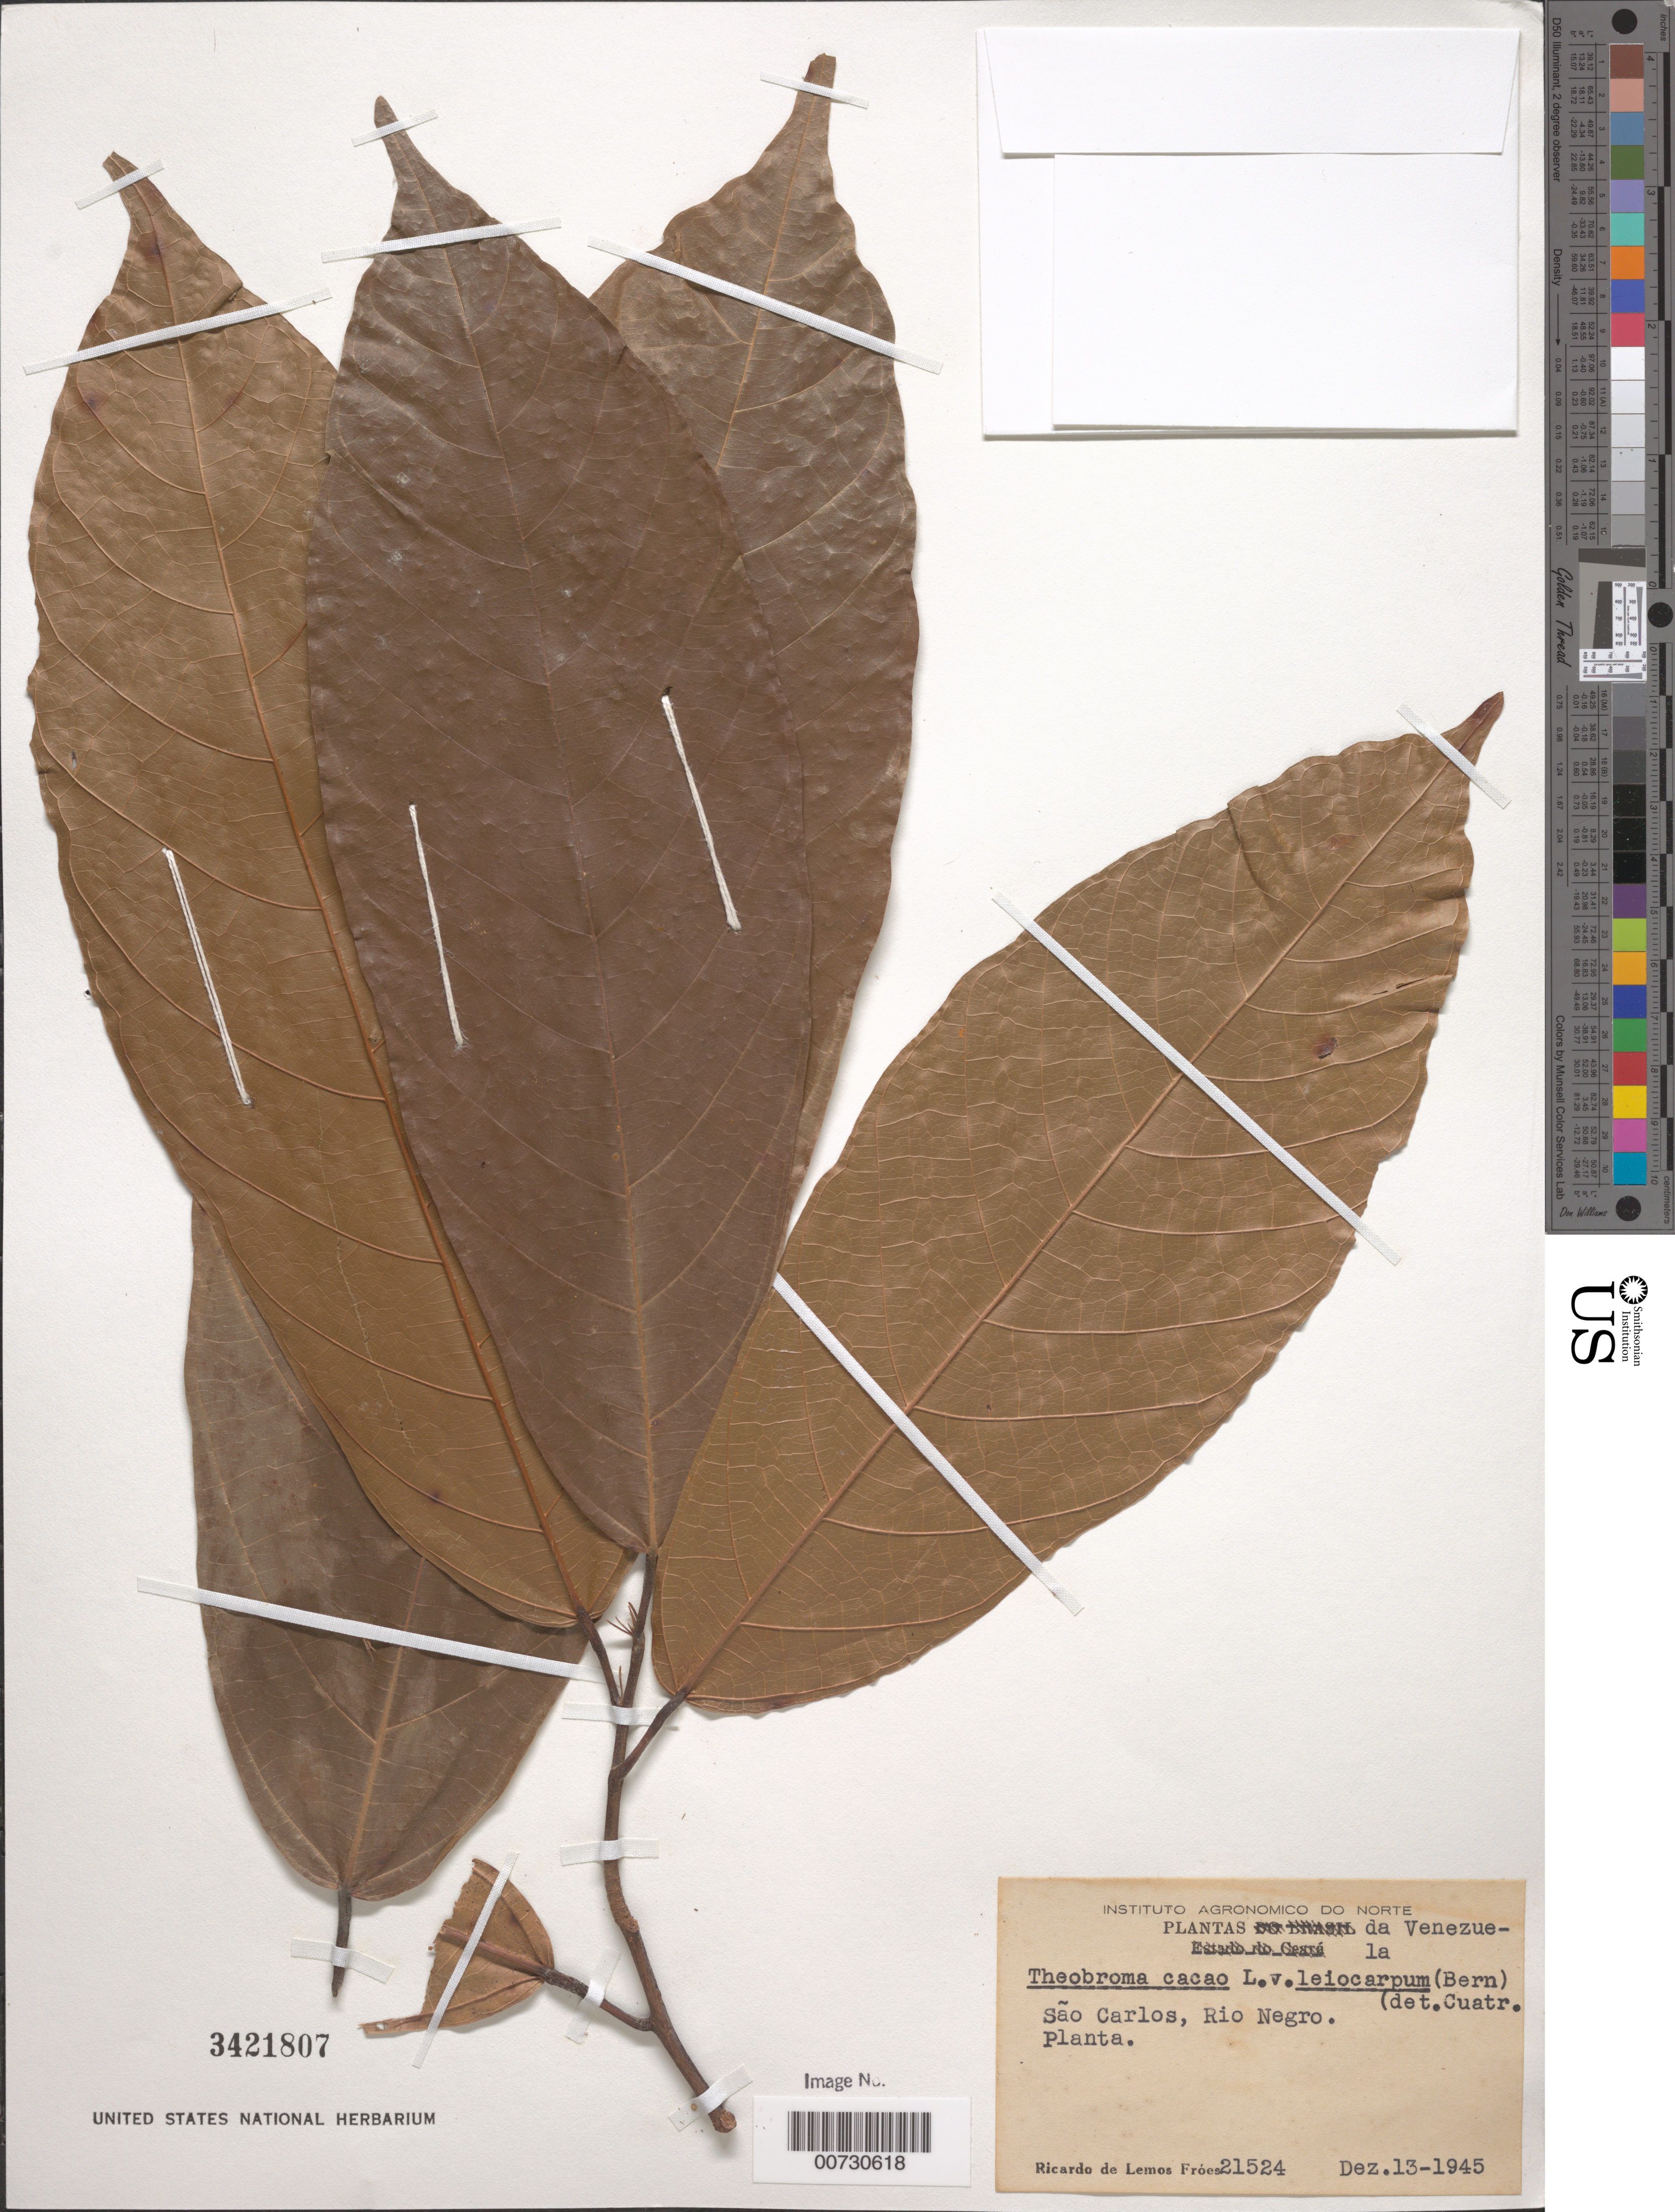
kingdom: Plantae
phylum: Tracheophyta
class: Magnoliopsida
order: Malvales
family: Malvaceae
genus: Theobroma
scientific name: Theobroma cacao var. leiocarpum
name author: (Bernoulli) Cif.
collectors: R. L. Fróes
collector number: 21524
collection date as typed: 13 Dec 1945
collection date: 1945-12-13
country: Venezuela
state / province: Amazonas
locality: San Carlos, Río Negro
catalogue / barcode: US 3421807